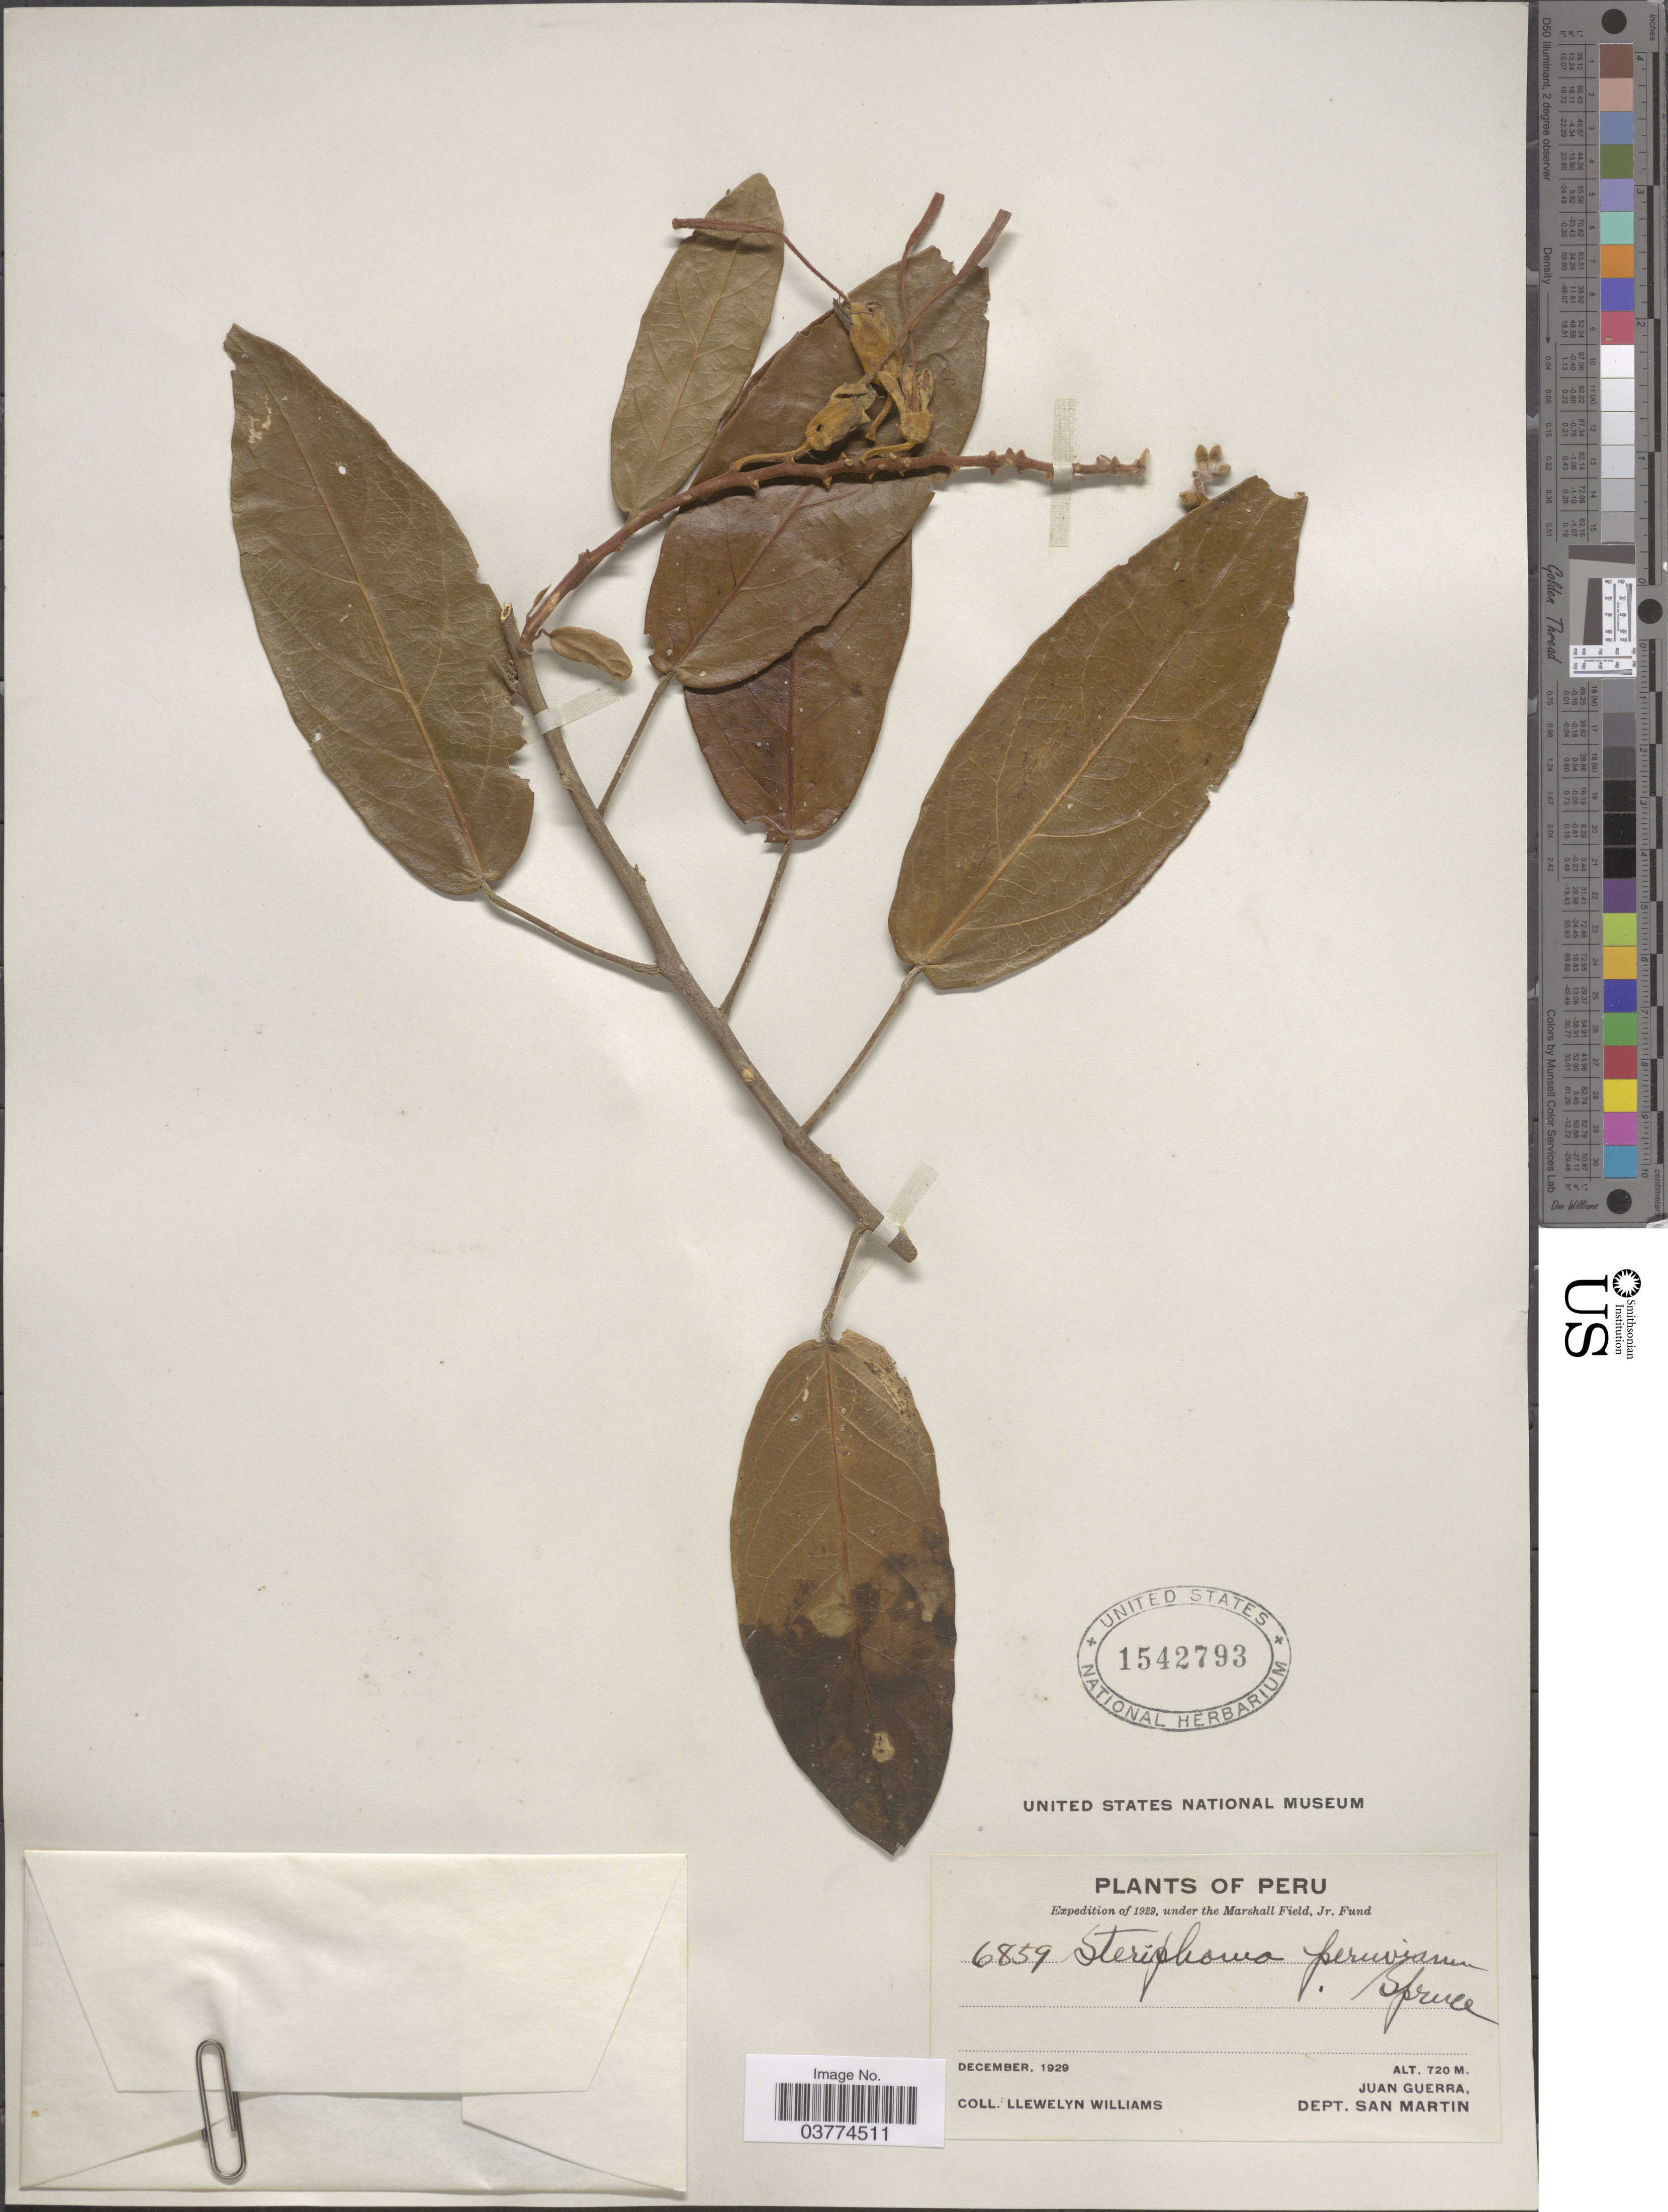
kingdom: Plantae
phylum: Tracheophyta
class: Magnoliopsida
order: Brassicales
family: Capparaceae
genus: Steriphoma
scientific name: Steriphoma peruvianum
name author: Spruce ex Eichler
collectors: Ll. Williams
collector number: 6859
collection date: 1929-12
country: Peru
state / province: San Martín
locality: Juan Guerra, Dept. San Martin.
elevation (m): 720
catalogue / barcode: US 1542793